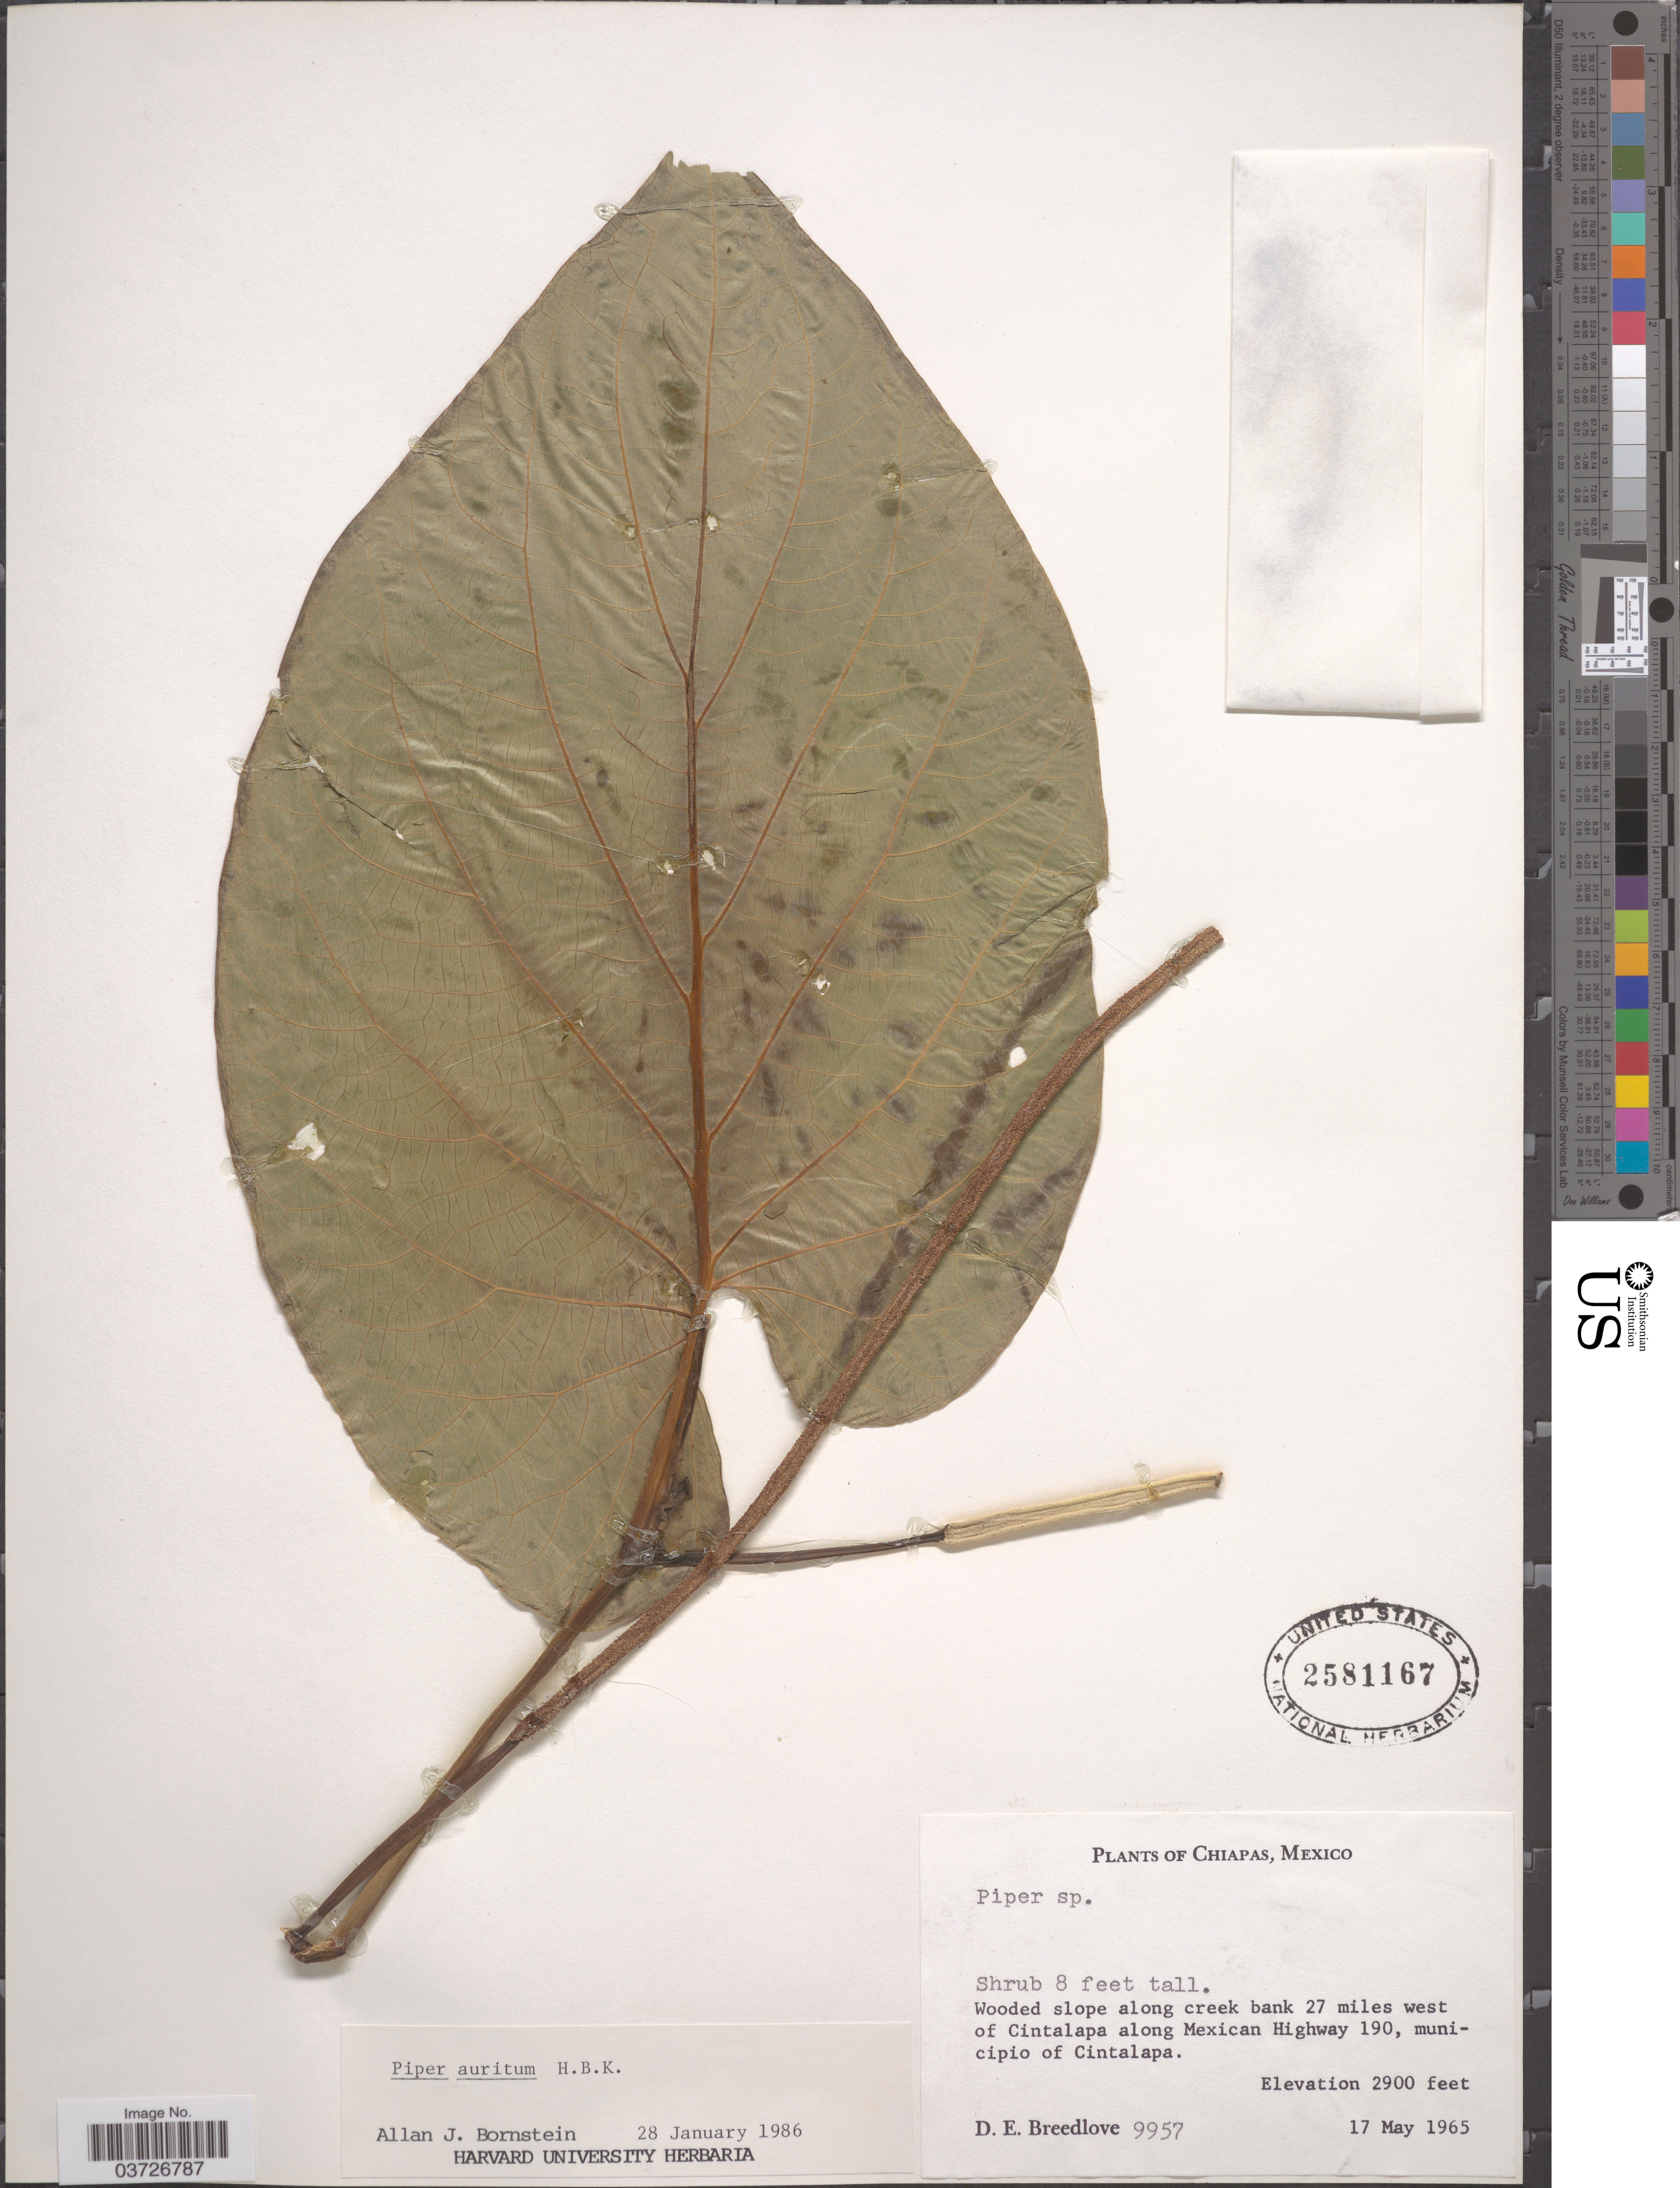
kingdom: Plantae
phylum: Tracheophyta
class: Magnoliopsida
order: Piperales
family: Piperaceae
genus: Piper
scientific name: Piper auritum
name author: Kunth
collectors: D. E. Breedlove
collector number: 9957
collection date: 1965-05-17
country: Mexico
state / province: Chiapas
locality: Wooded slope along creek bank 27 miles west of Cintalapa along Mexican Highway 190, municipio of Cintalapa.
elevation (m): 884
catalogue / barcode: US 2581167